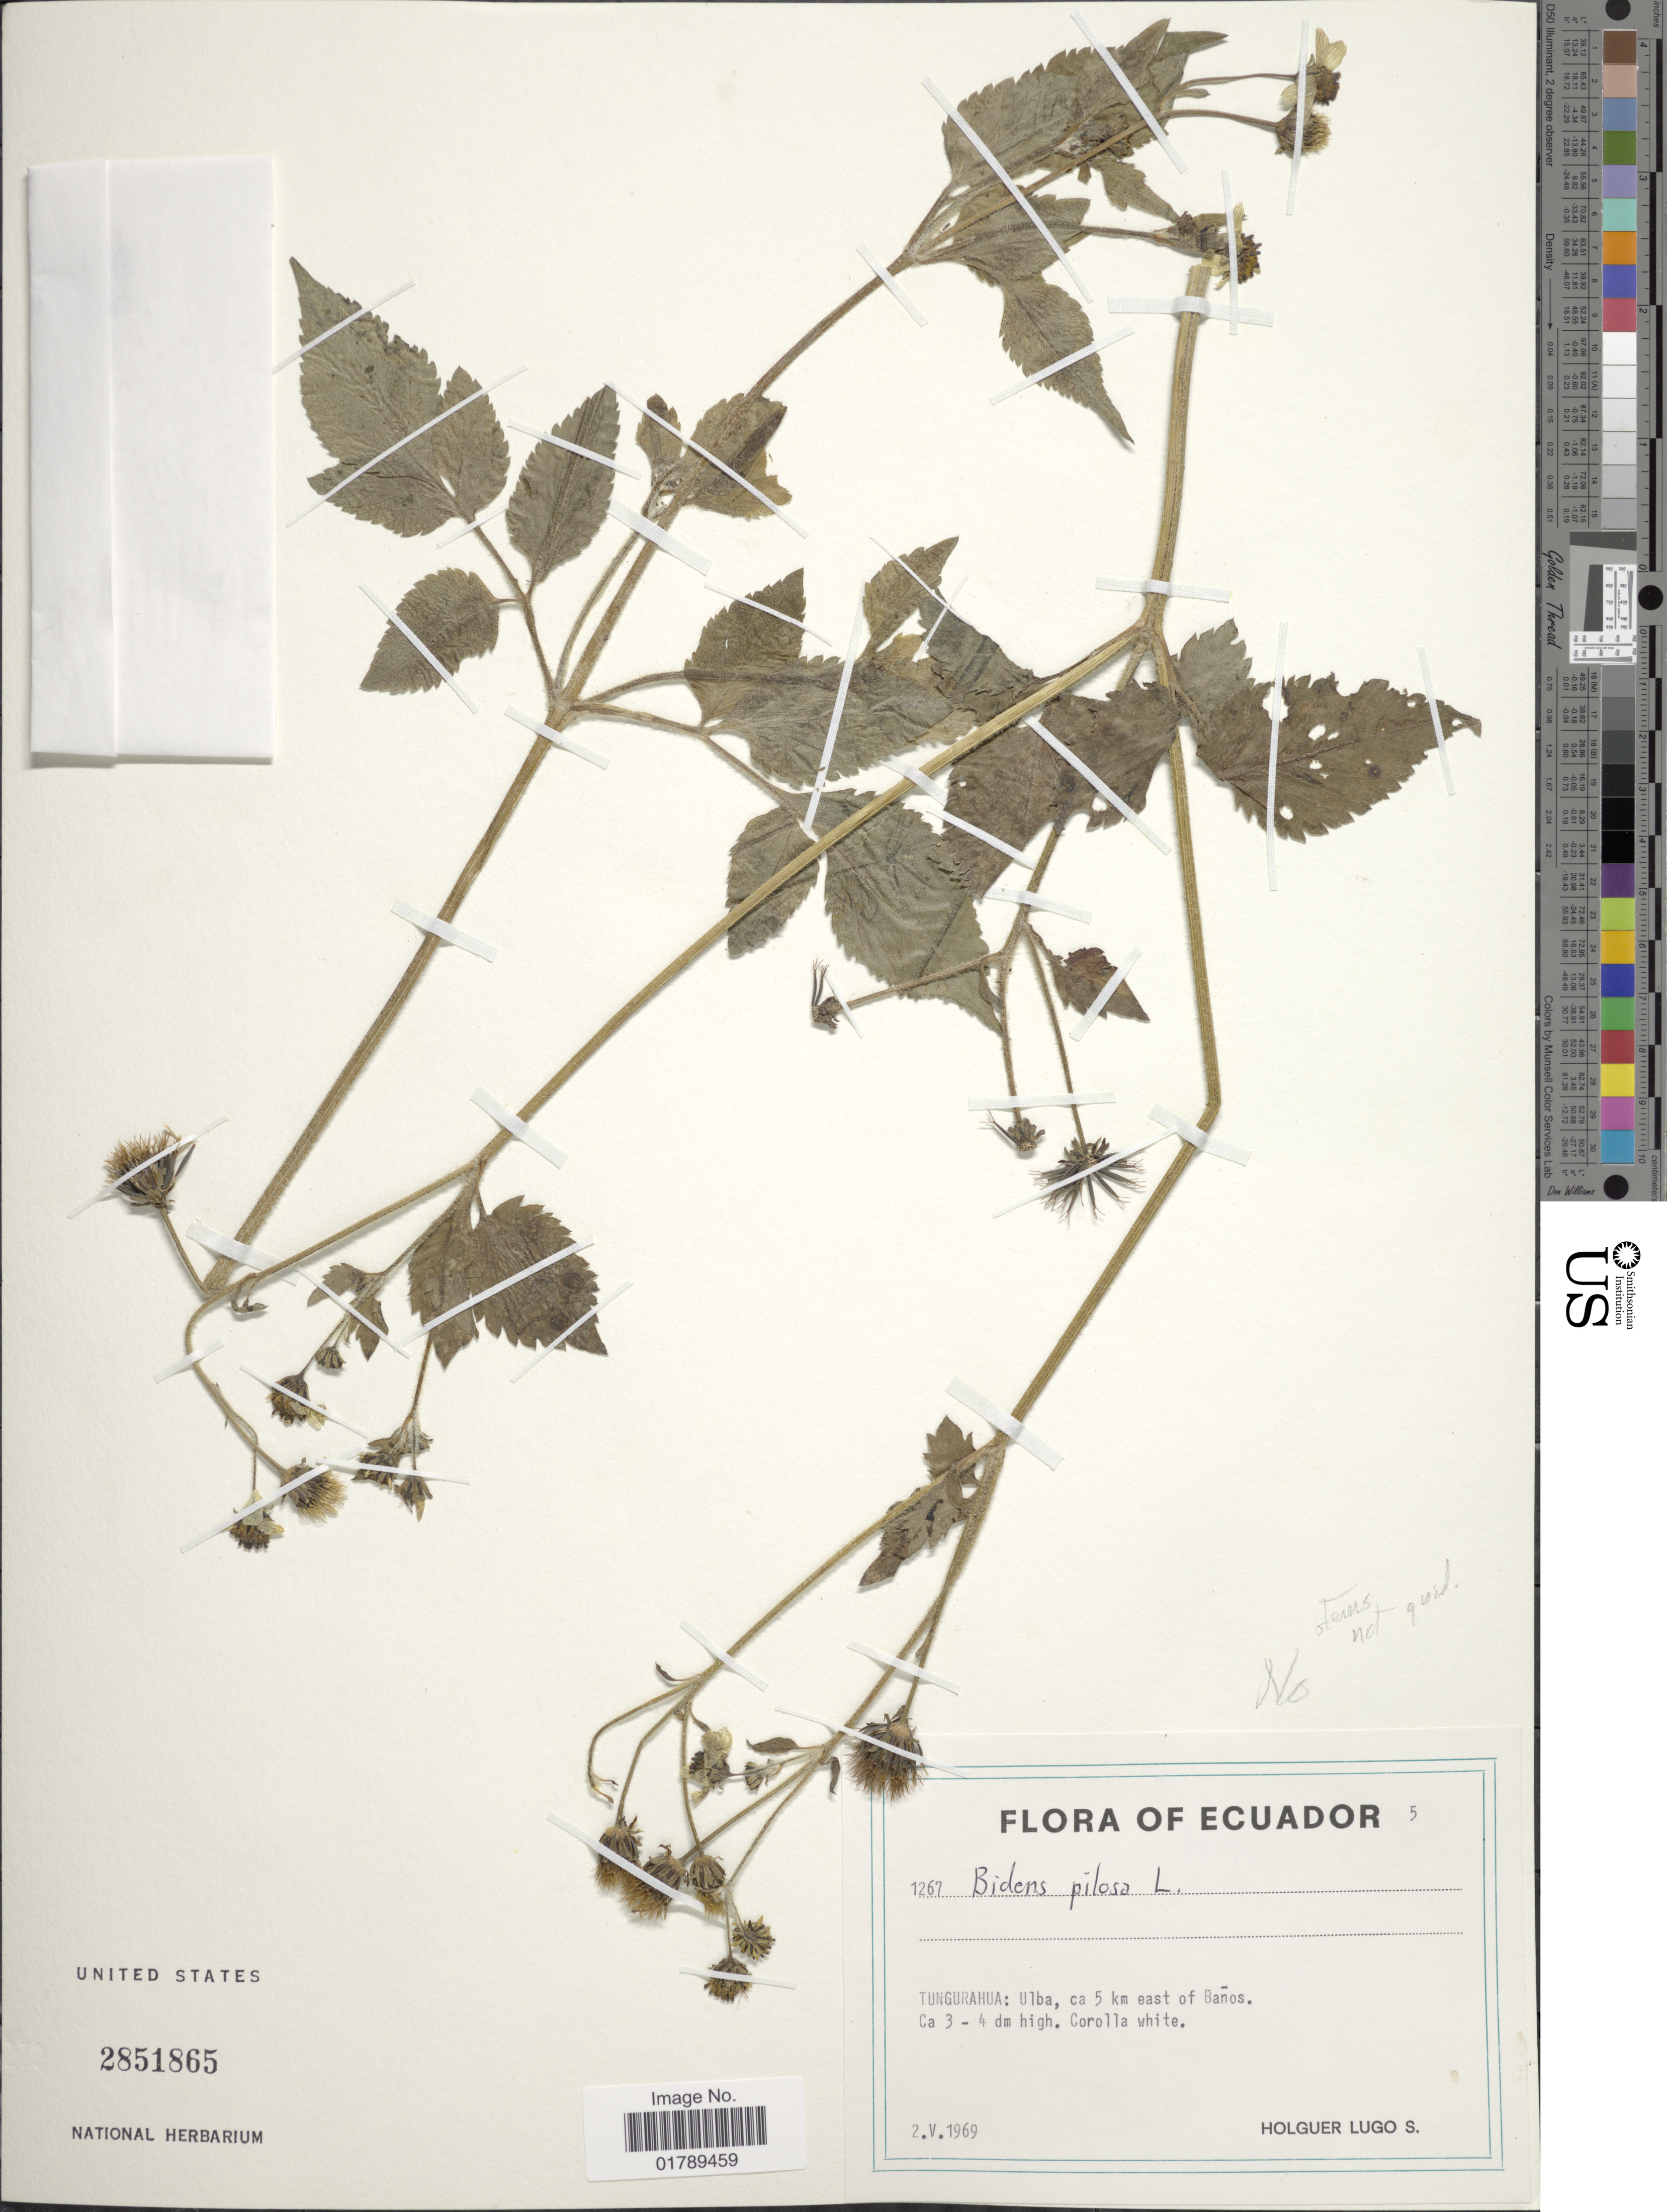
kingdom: Plantae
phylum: Tracheophyta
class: Magnoliopsida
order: Asterales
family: Asteraceae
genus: Bidens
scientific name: Bidens sp.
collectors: H. Lugo S.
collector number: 1267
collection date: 1969-05-02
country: Ecuador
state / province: Tungurahua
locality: Tungurahua: ulba, ca 5 km east of Baños.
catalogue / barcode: US 2851865